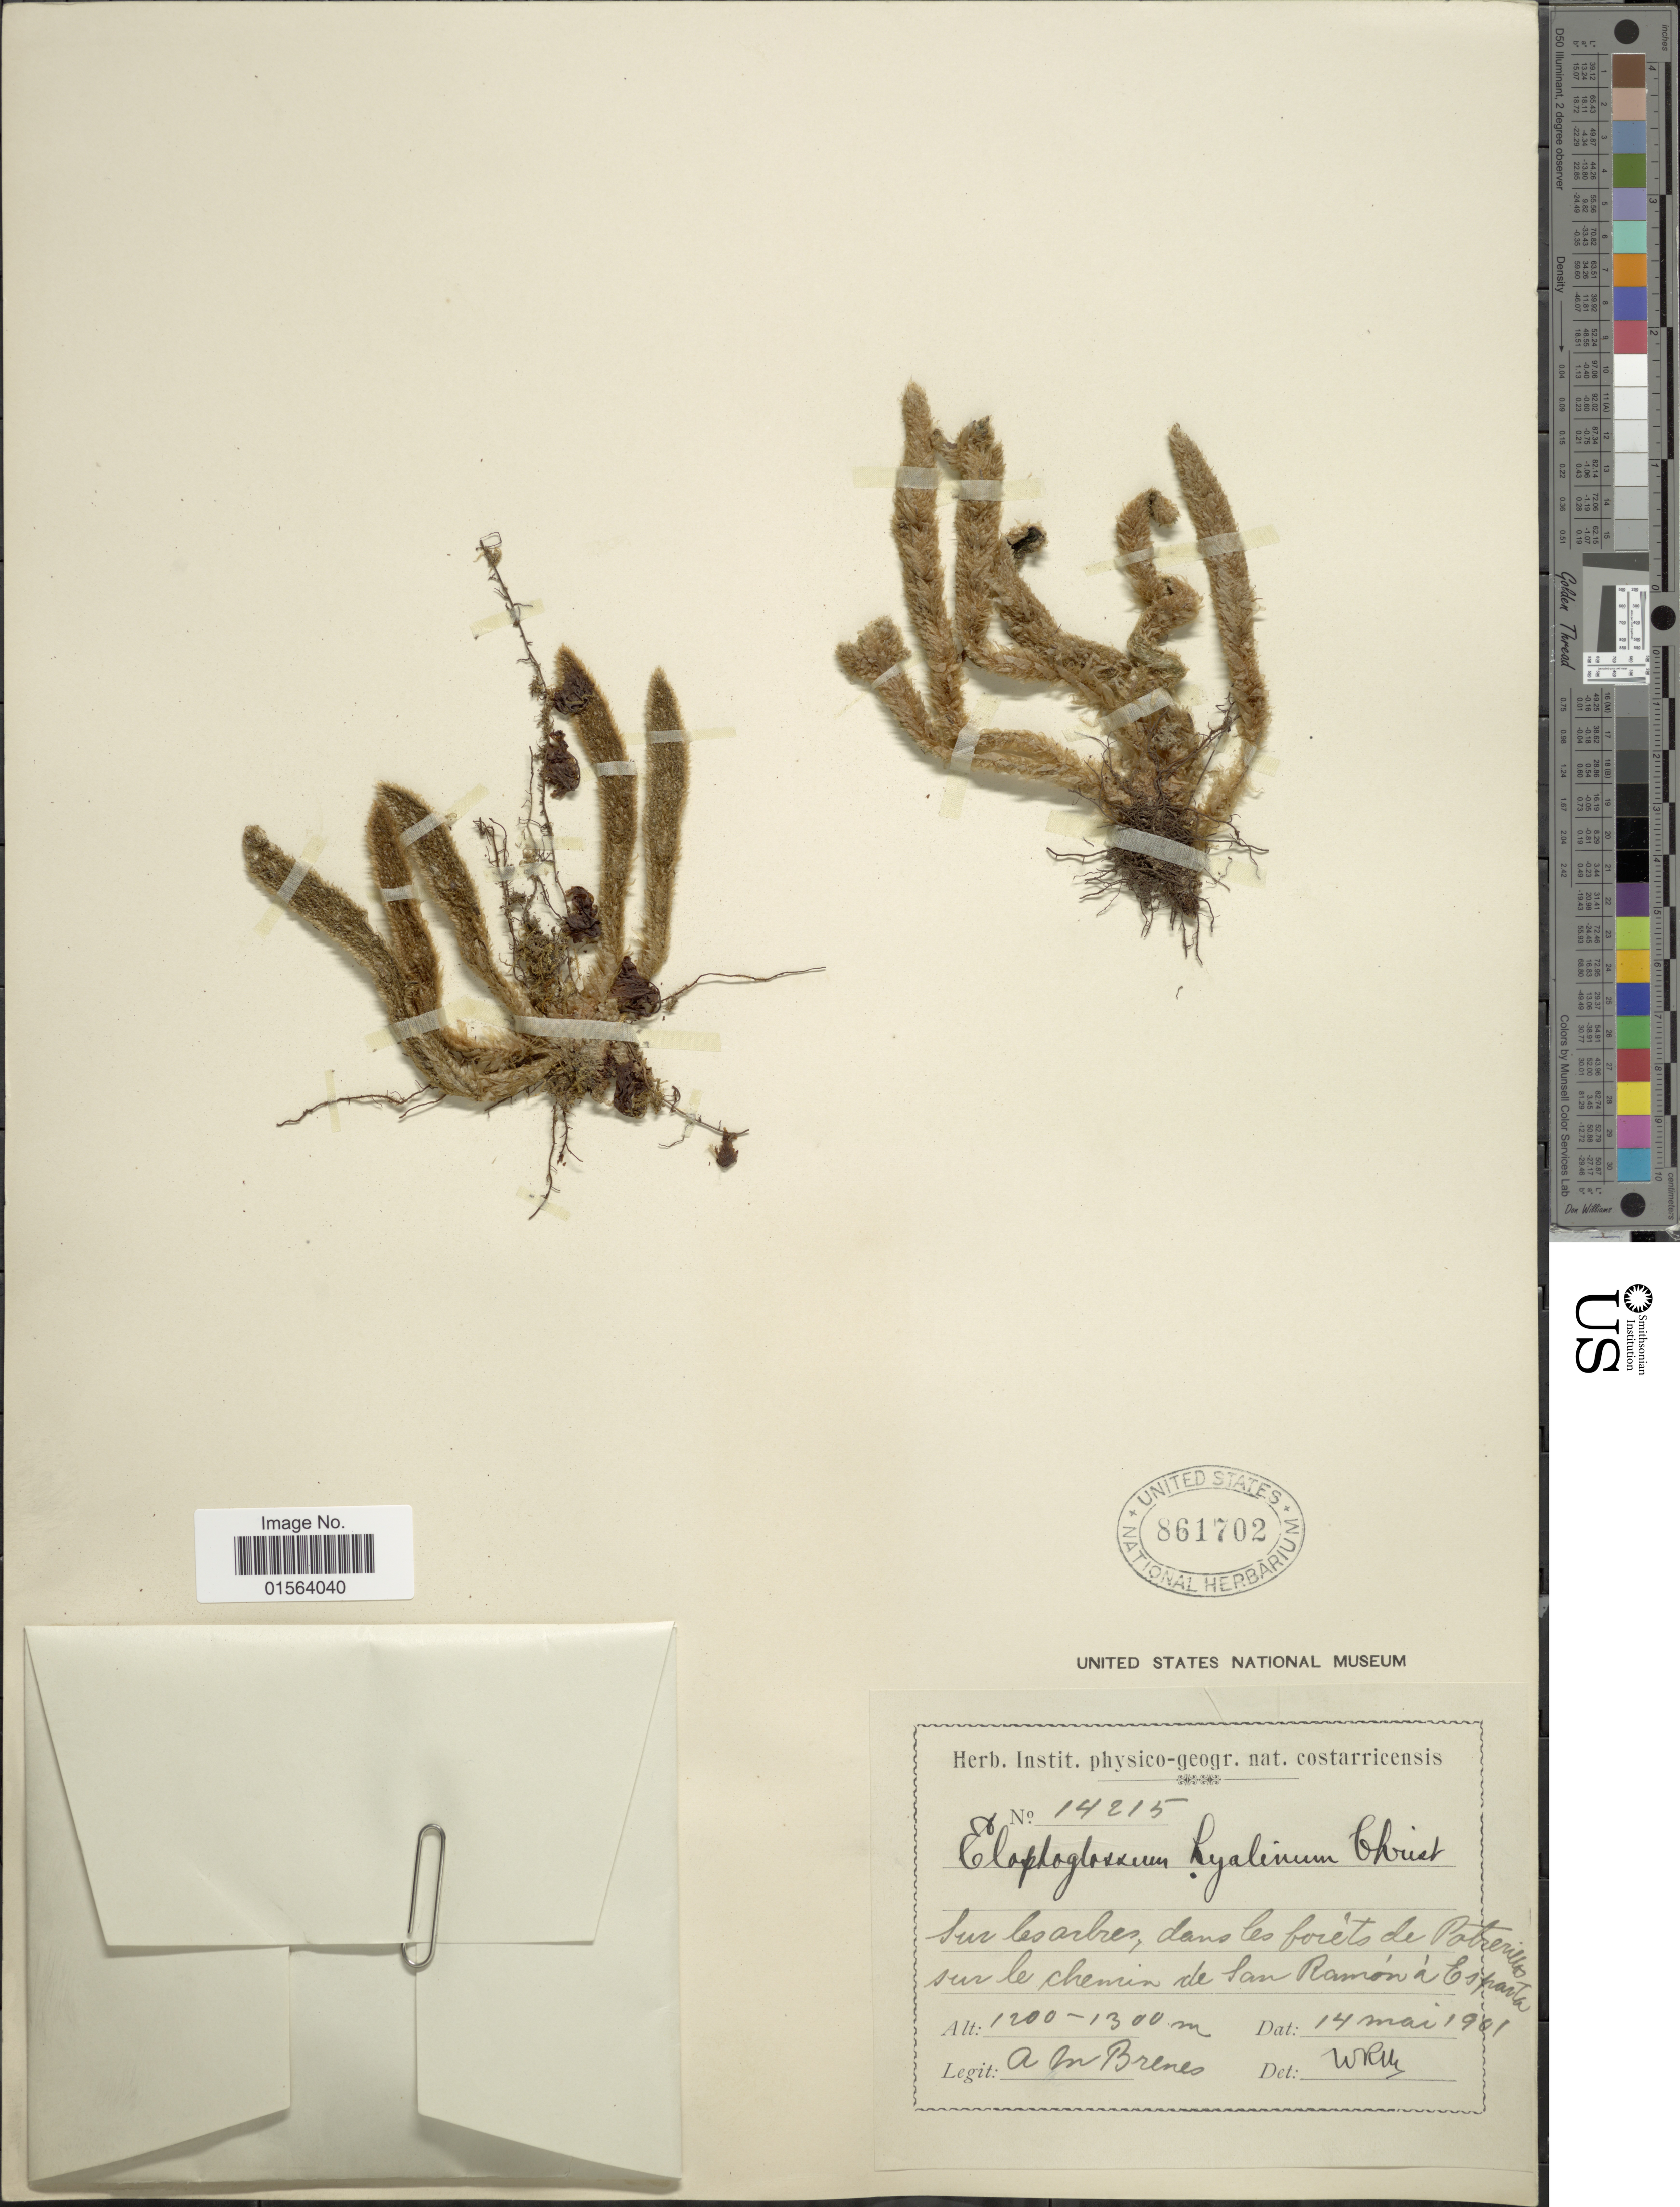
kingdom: Plantae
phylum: Tracheophyta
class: Polypodiopsida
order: Polypodiales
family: Dryopteridaceae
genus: Elaphoglossum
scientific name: Elaphoglossum hyalinum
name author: Christ in Pittier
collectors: A. Brenes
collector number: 14215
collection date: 1901-05-14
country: Costa Rica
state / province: Alajuela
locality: Sur les arbres, dans les forêts de Potrerillos, sur le chemin de San Ramón à Esparta.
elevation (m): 1200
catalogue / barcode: US 861702